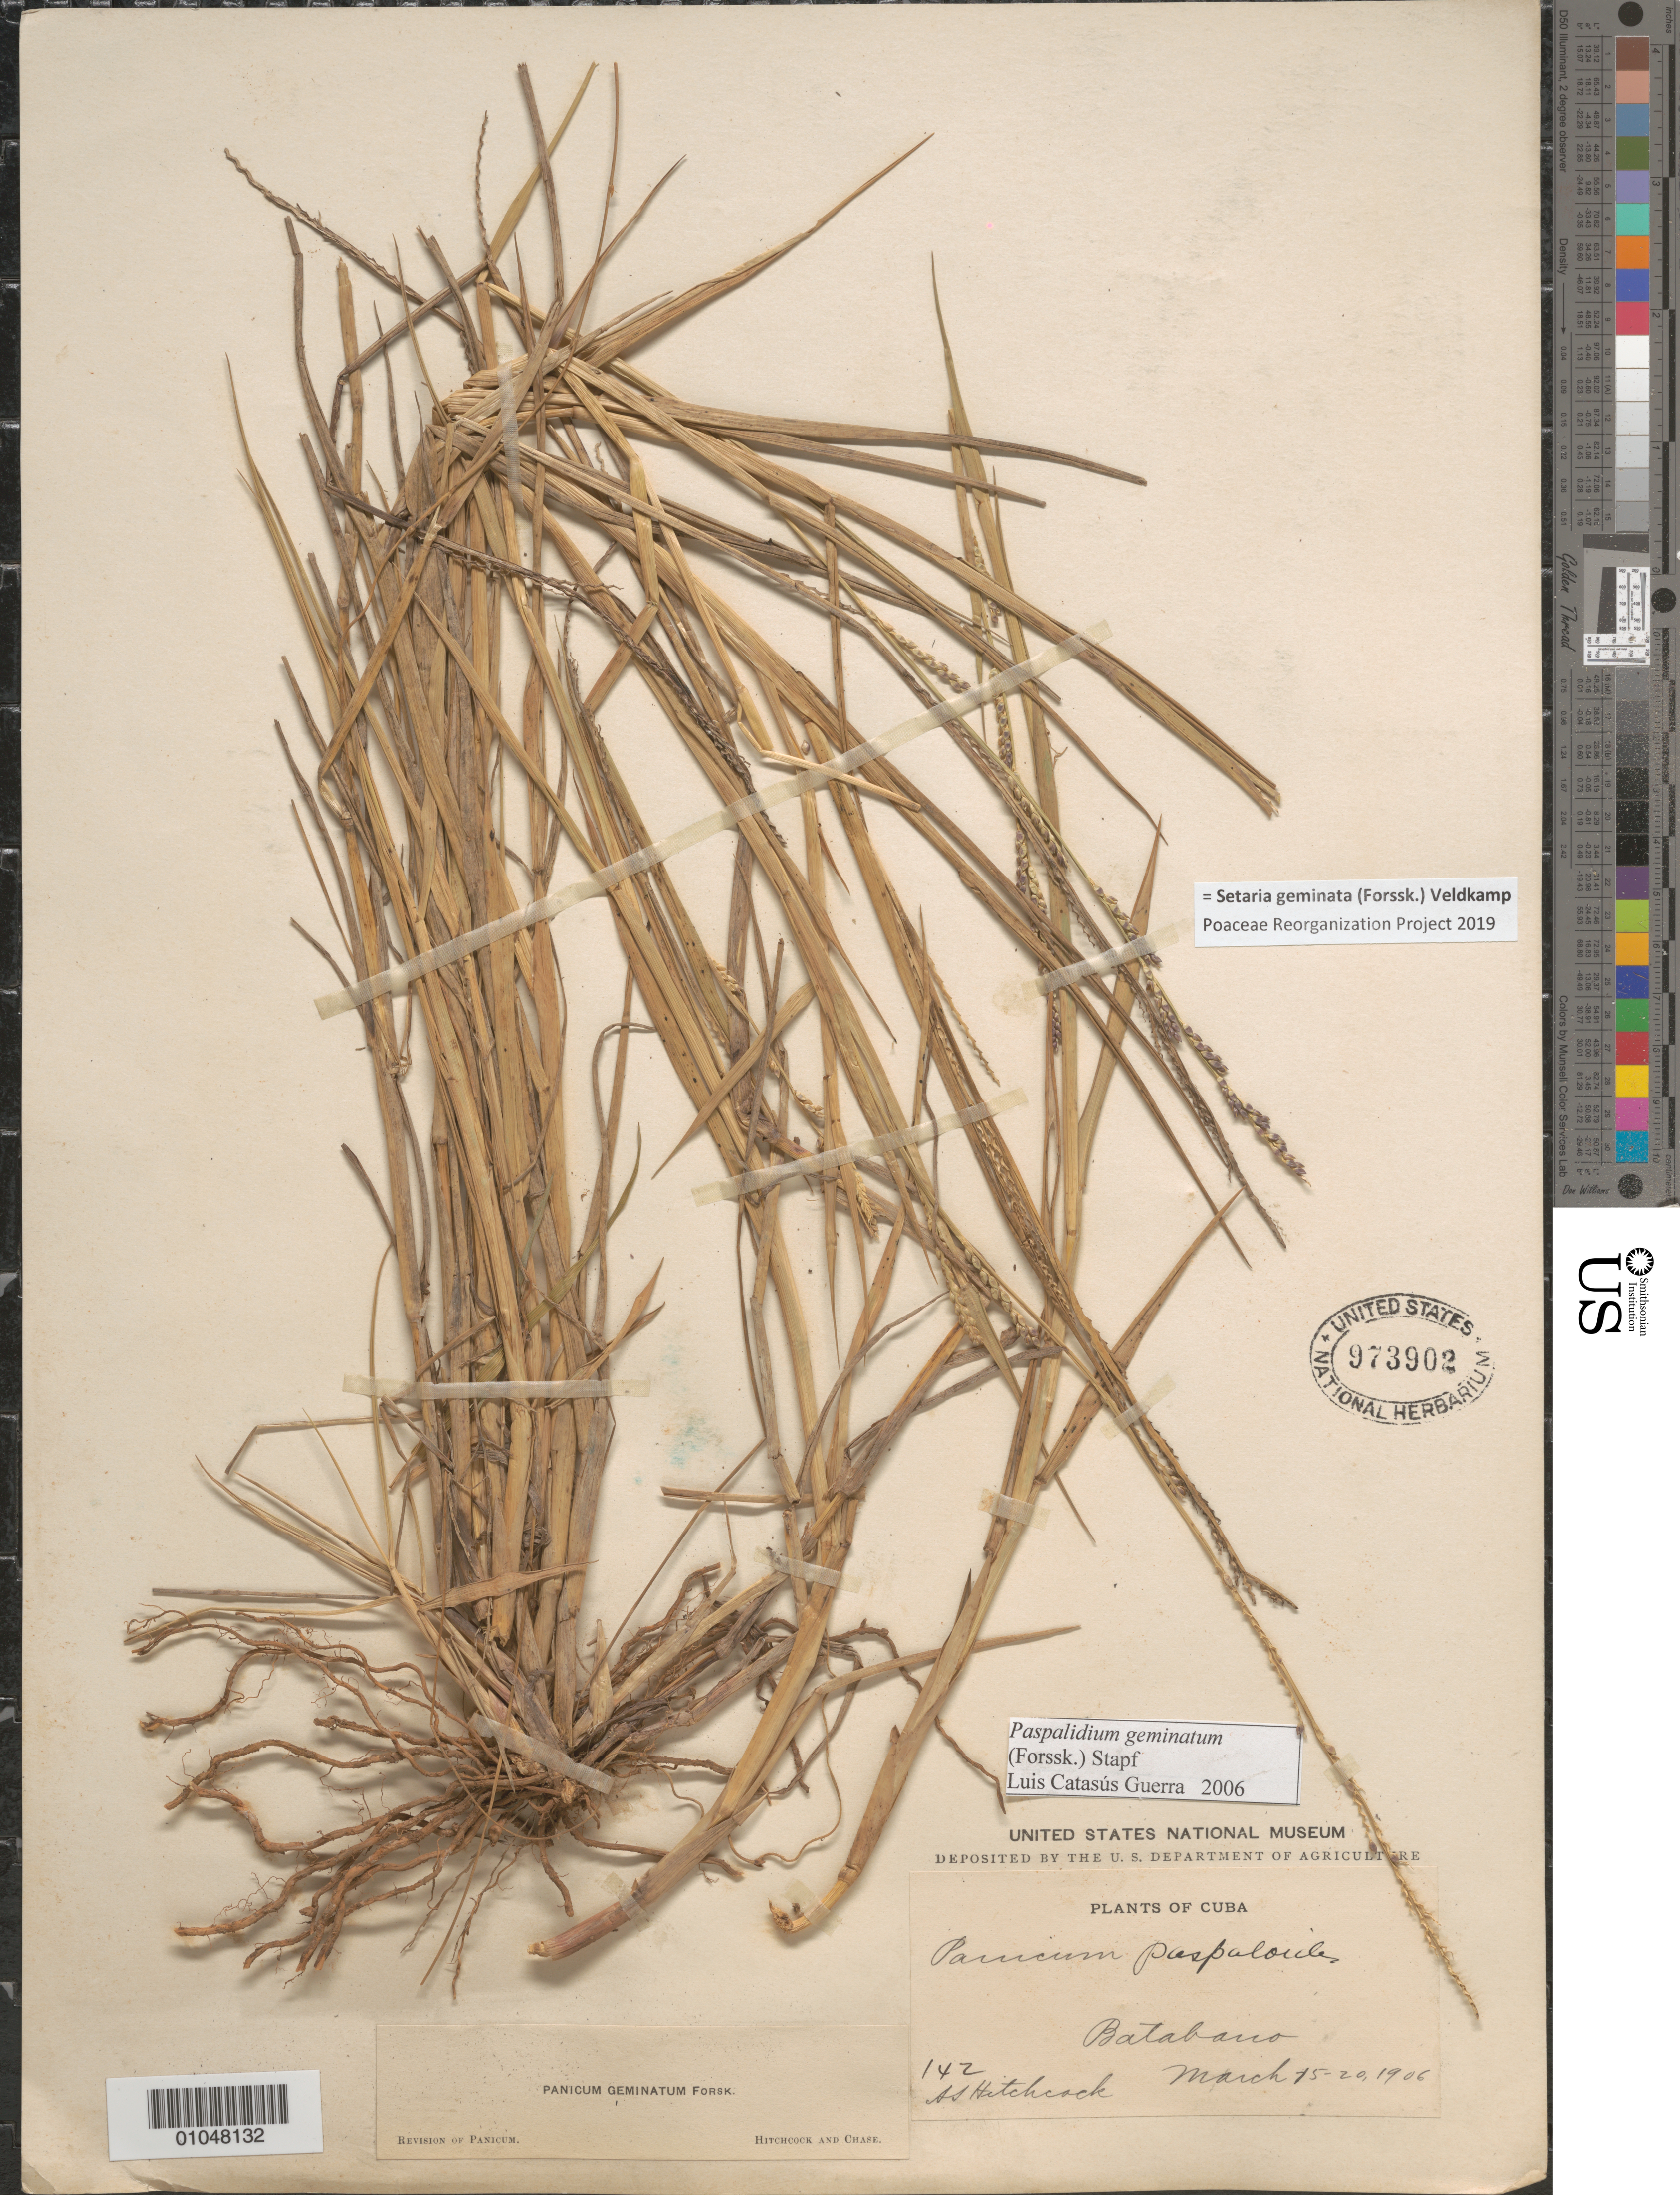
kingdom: Plantae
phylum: Tracheophyta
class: Liliopsida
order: Poales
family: Poaceae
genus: Panicum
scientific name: Panicum geminatum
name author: Forssk.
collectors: A. S. Hitchcock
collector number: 142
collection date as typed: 15 Mar 1906 to 20 Mar 1906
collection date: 1906-03-15/1906-03-20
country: Cuba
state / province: La Habana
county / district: Batabanó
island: Cuba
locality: Batabano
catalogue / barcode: US 973902